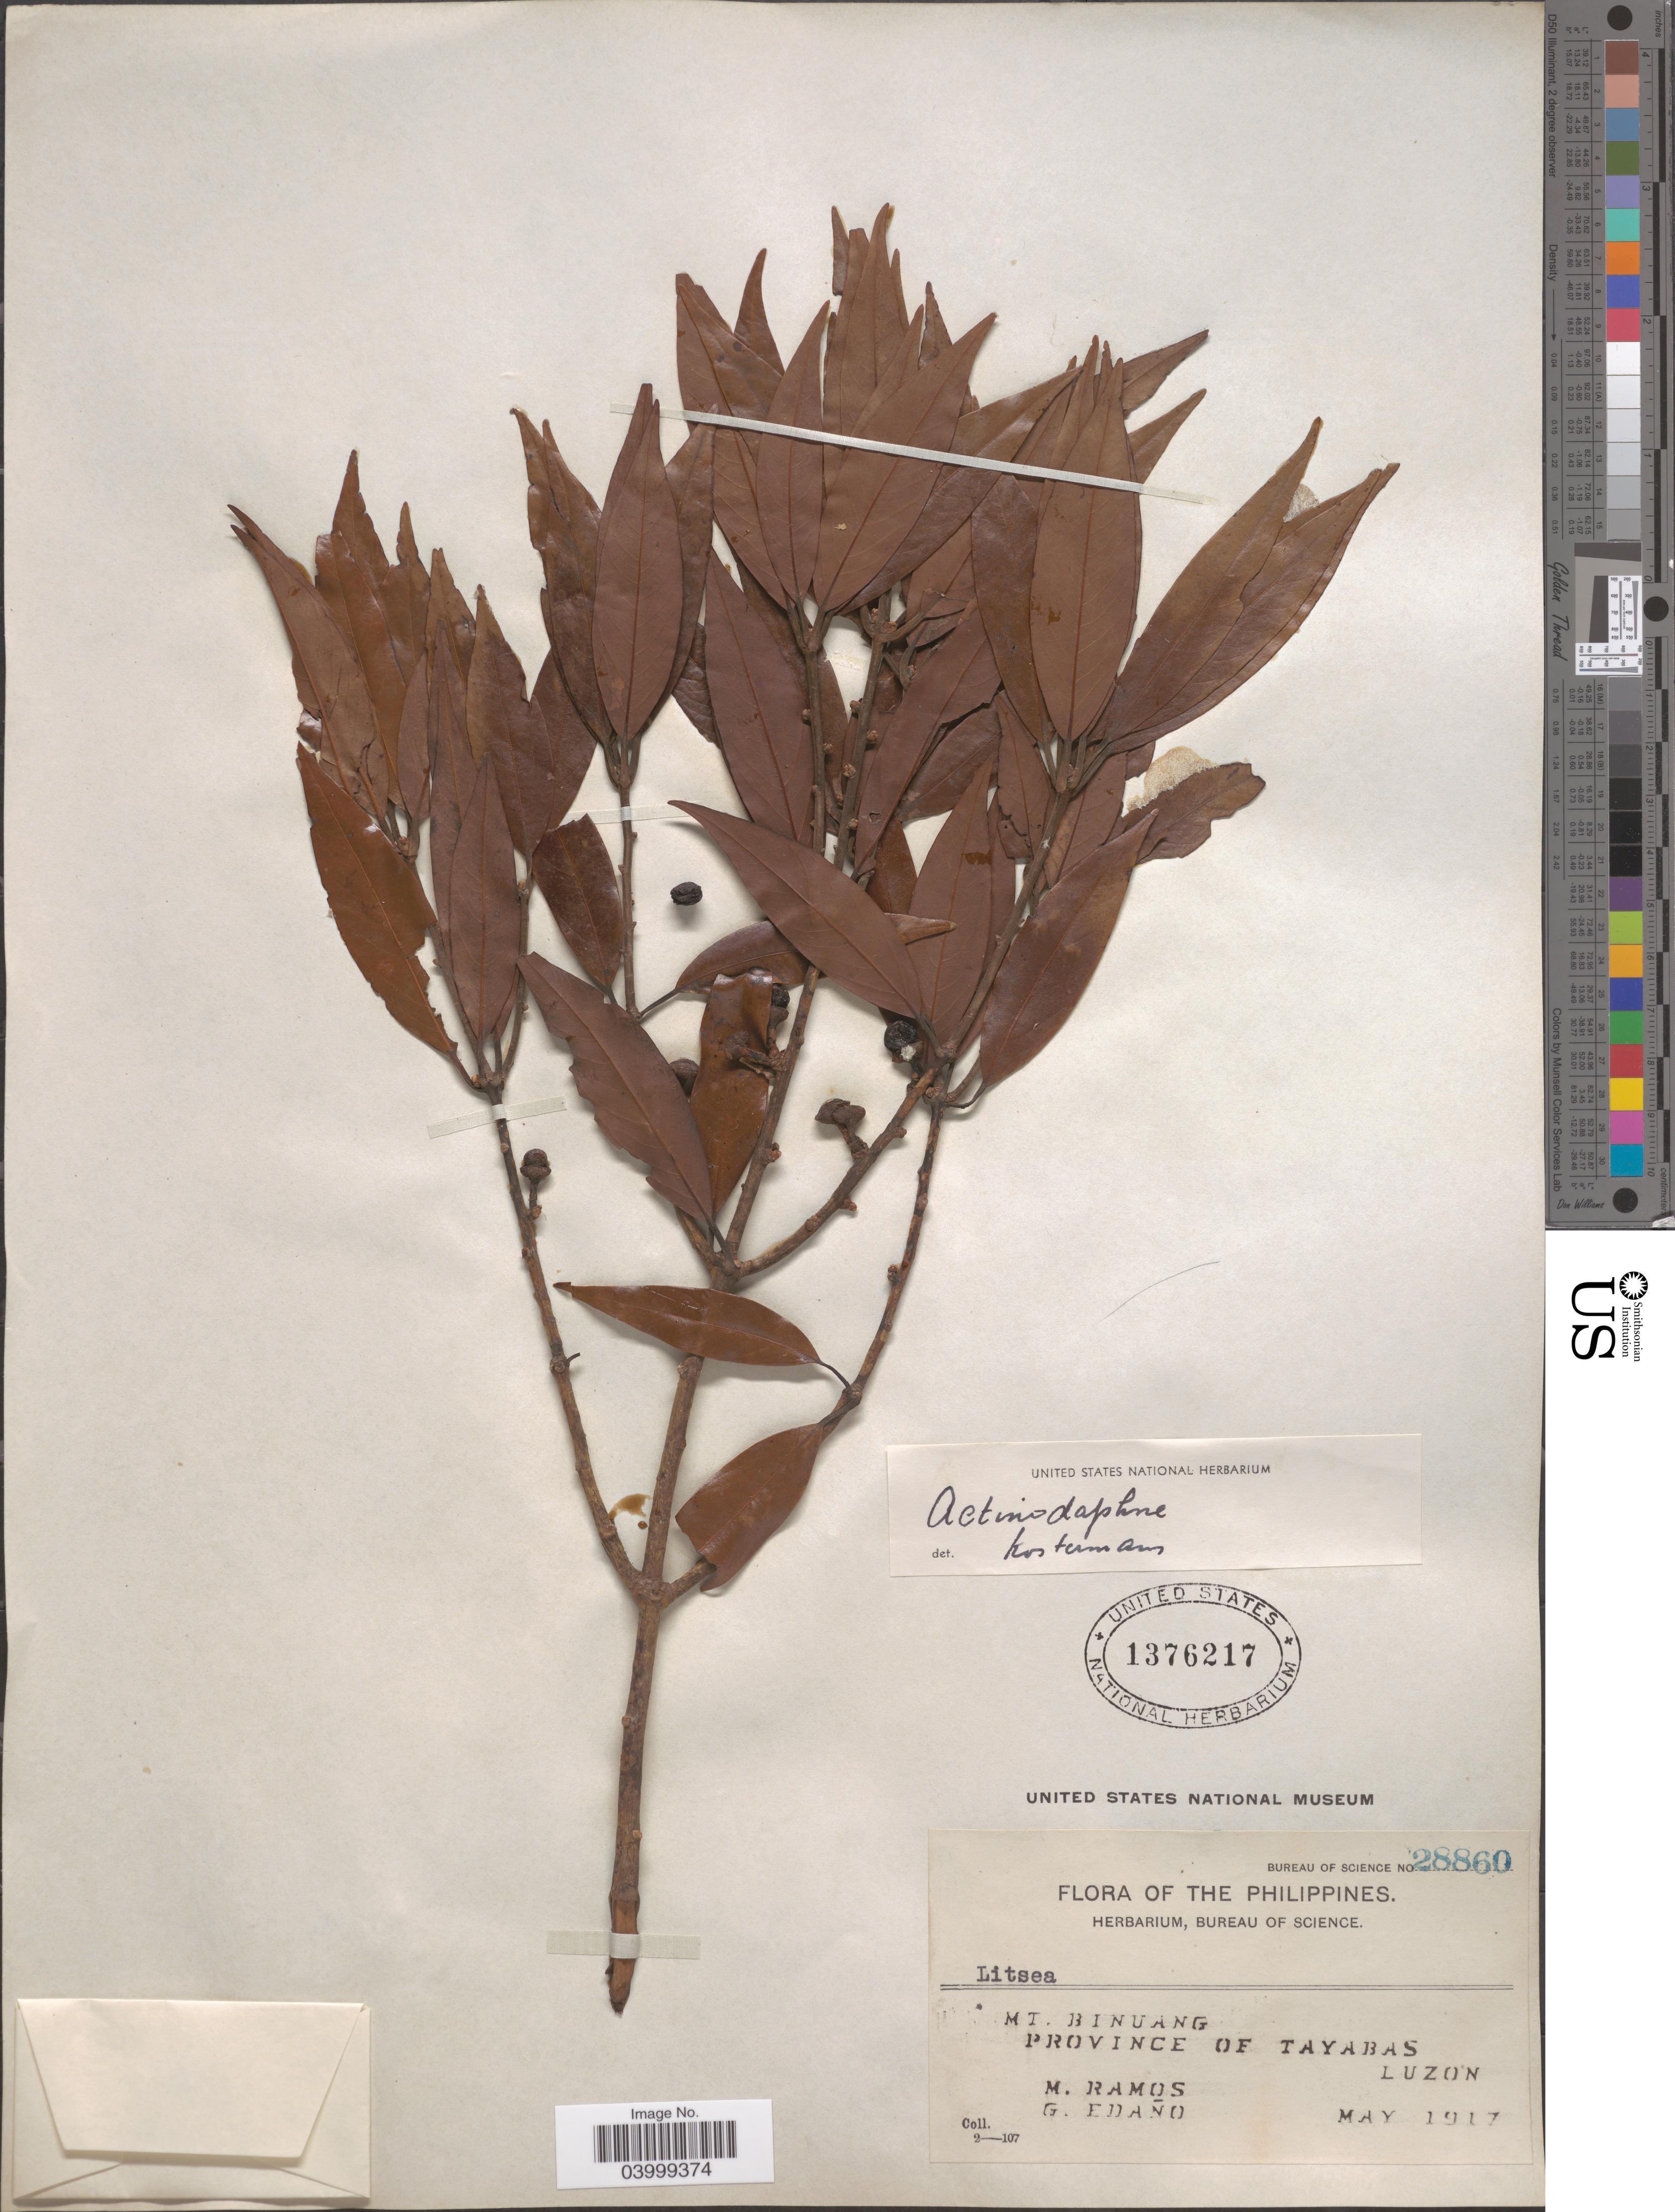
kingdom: Plantae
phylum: Tracheophyta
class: Magnoliopsida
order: Laurales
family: Lauraceae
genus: Actinodaphne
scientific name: Actinodaphne sp.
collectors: M. Ramos & G. Edaño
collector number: Bureau of Science 28860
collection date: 1917-05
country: Philippines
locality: Mt. Binuang. Province of Tayabas. Luzon.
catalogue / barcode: US 1376217